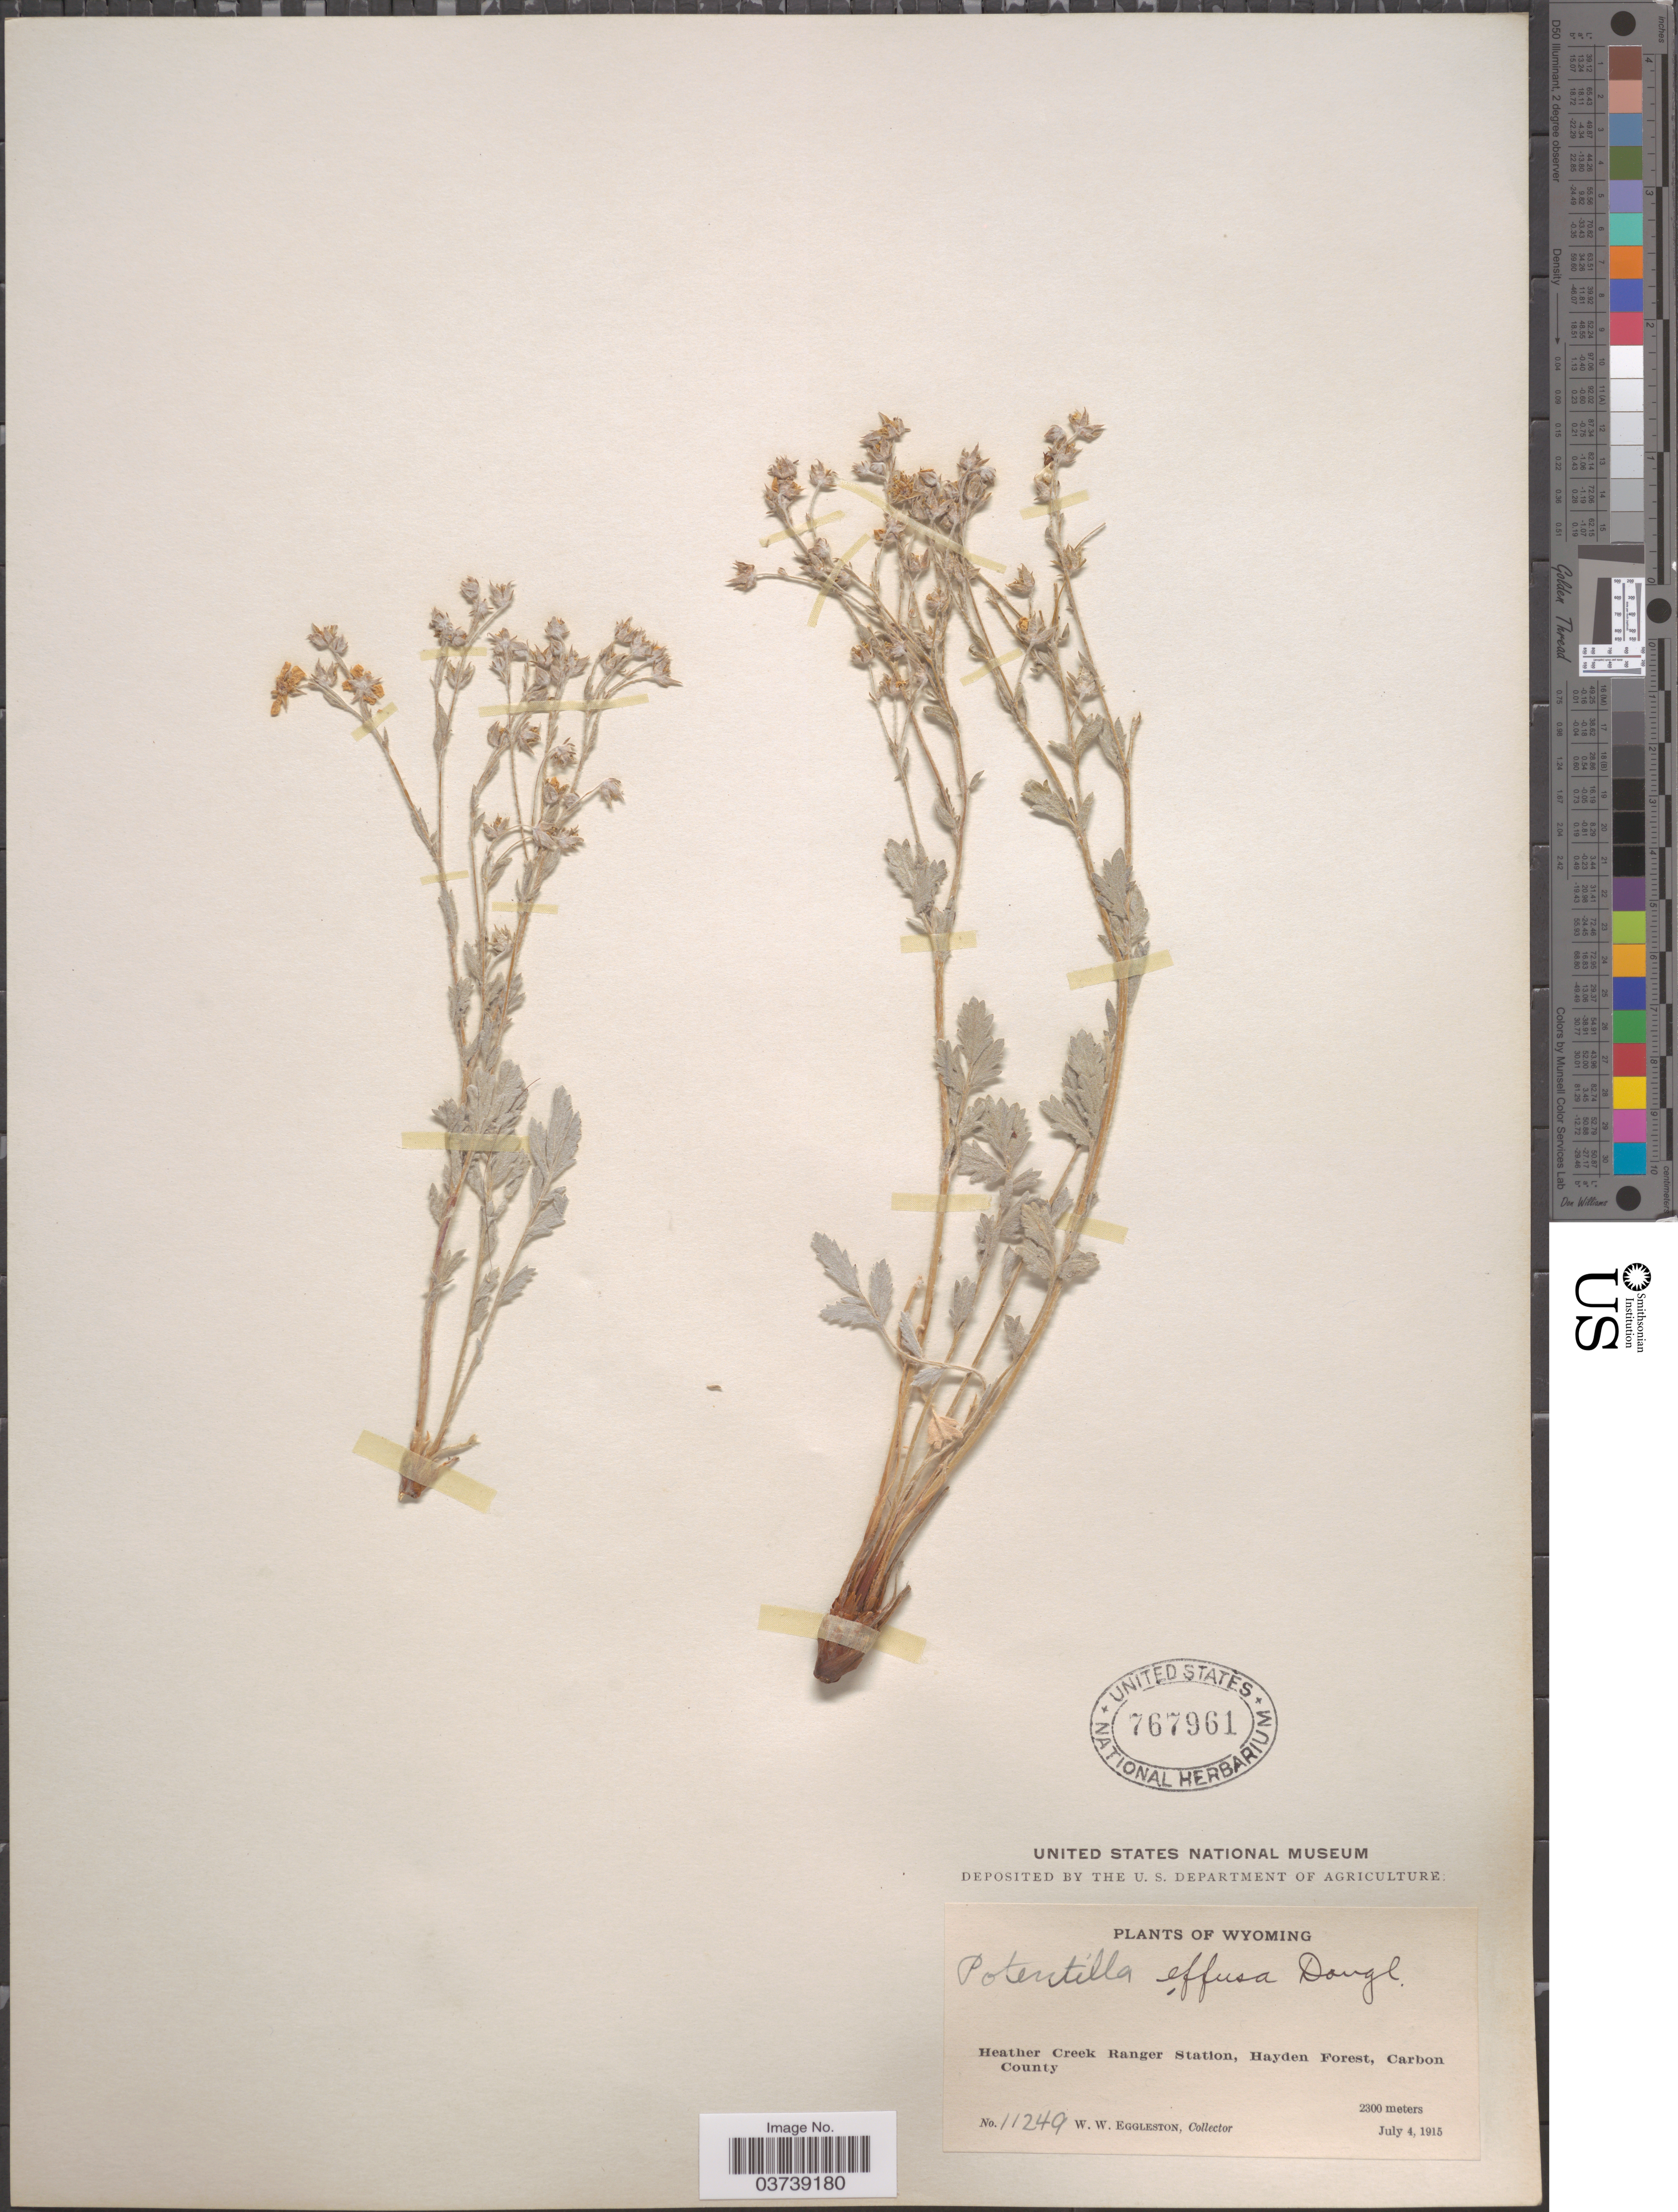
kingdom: Plantae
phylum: Tracheophyta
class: Magnoliopsida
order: Rosales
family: Rosaceae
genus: Potentilla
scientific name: Potentilla effusa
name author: Douglas ex Lehm.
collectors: W. W. Eggleston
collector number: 11249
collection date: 1915-07-04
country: United States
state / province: Wyoming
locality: Heather Creek Ranger Station, Hayden Forest, Carbon County.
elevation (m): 2300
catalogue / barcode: US 767961